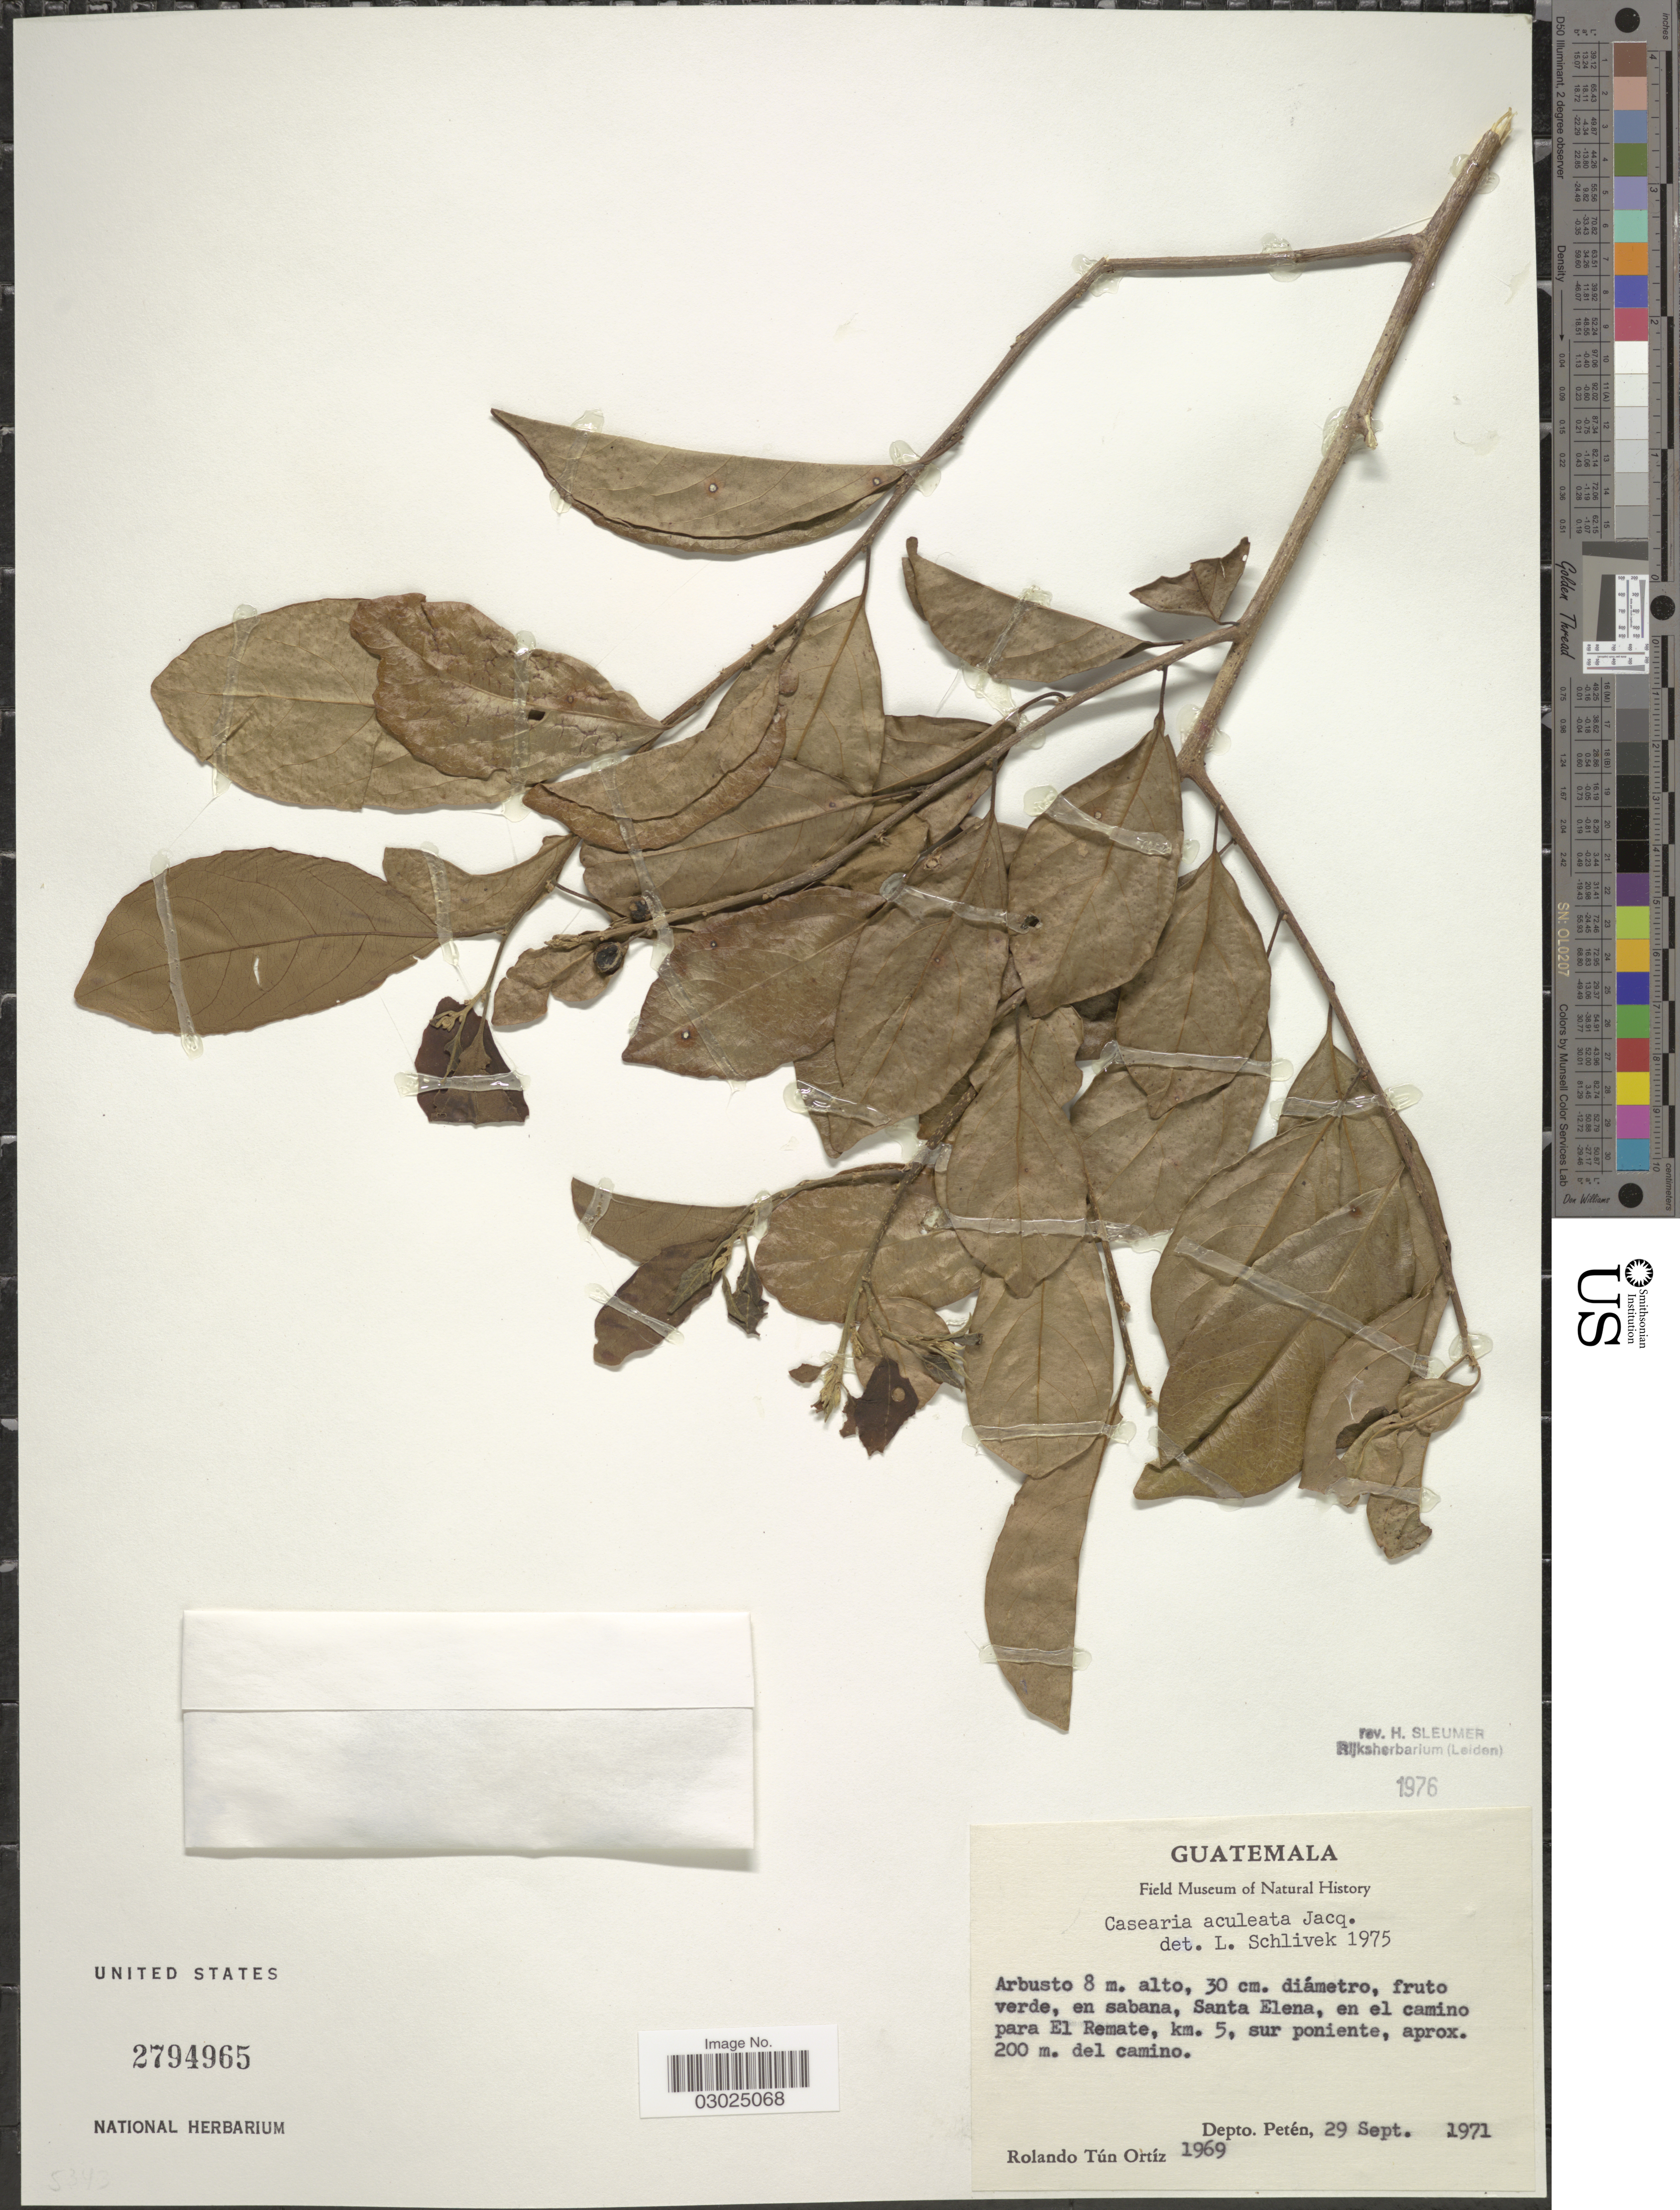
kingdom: Plantae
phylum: Tracheophyta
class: Magnoliopsida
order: Malpighiales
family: Salicaceae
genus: Casearia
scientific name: Casearia aculeata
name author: Jacq.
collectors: R. T. Ortíz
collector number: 1969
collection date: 1971-09-29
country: Guatemala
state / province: El Petén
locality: Santa Elena, en el camino para El Remate, km. 5, sur poniente, Depto. Petén.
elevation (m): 200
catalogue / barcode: US 2794965